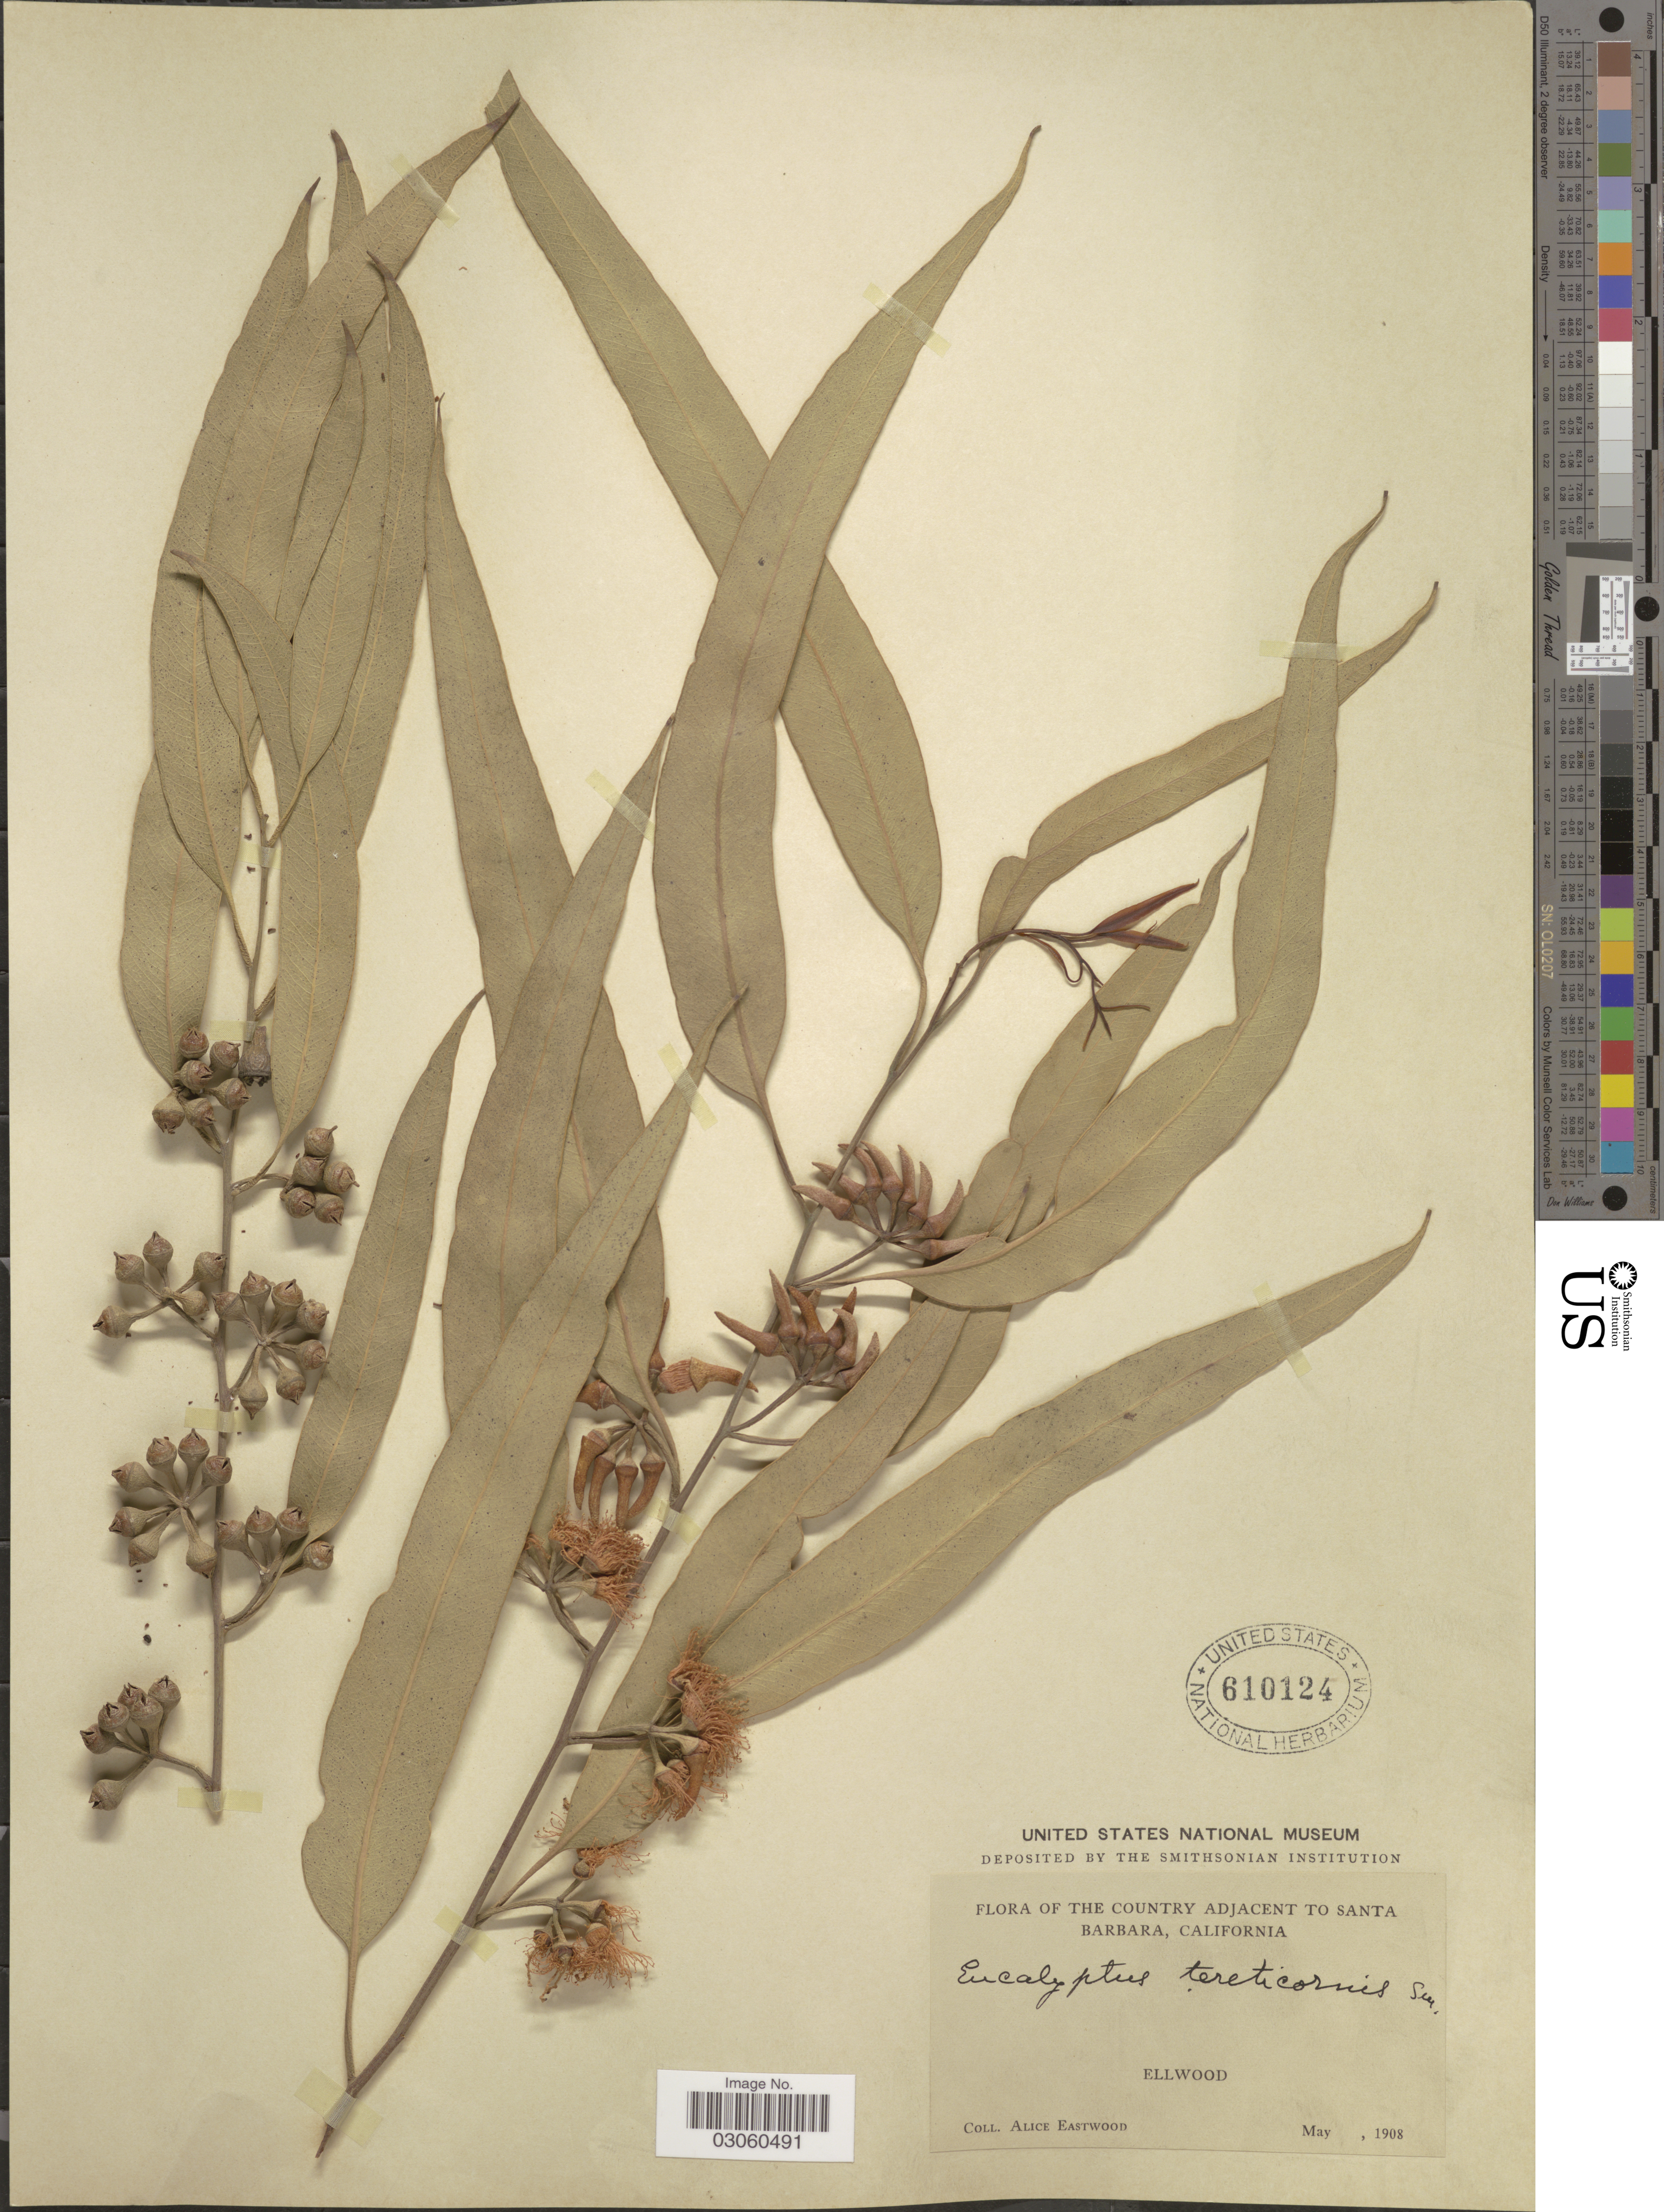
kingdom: Plantae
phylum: Tracheophyta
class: Magnoliopsida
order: Myrtales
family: Myrtaceae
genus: Eucalyptus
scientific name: Eucalyptus tereticornis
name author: Sm.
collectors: A. Eastwood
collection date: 1908-05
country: United States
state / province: California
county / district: Santa Barbara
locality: Country adjacent to Santa Barbara. Ellwood.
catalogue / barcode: US 610124